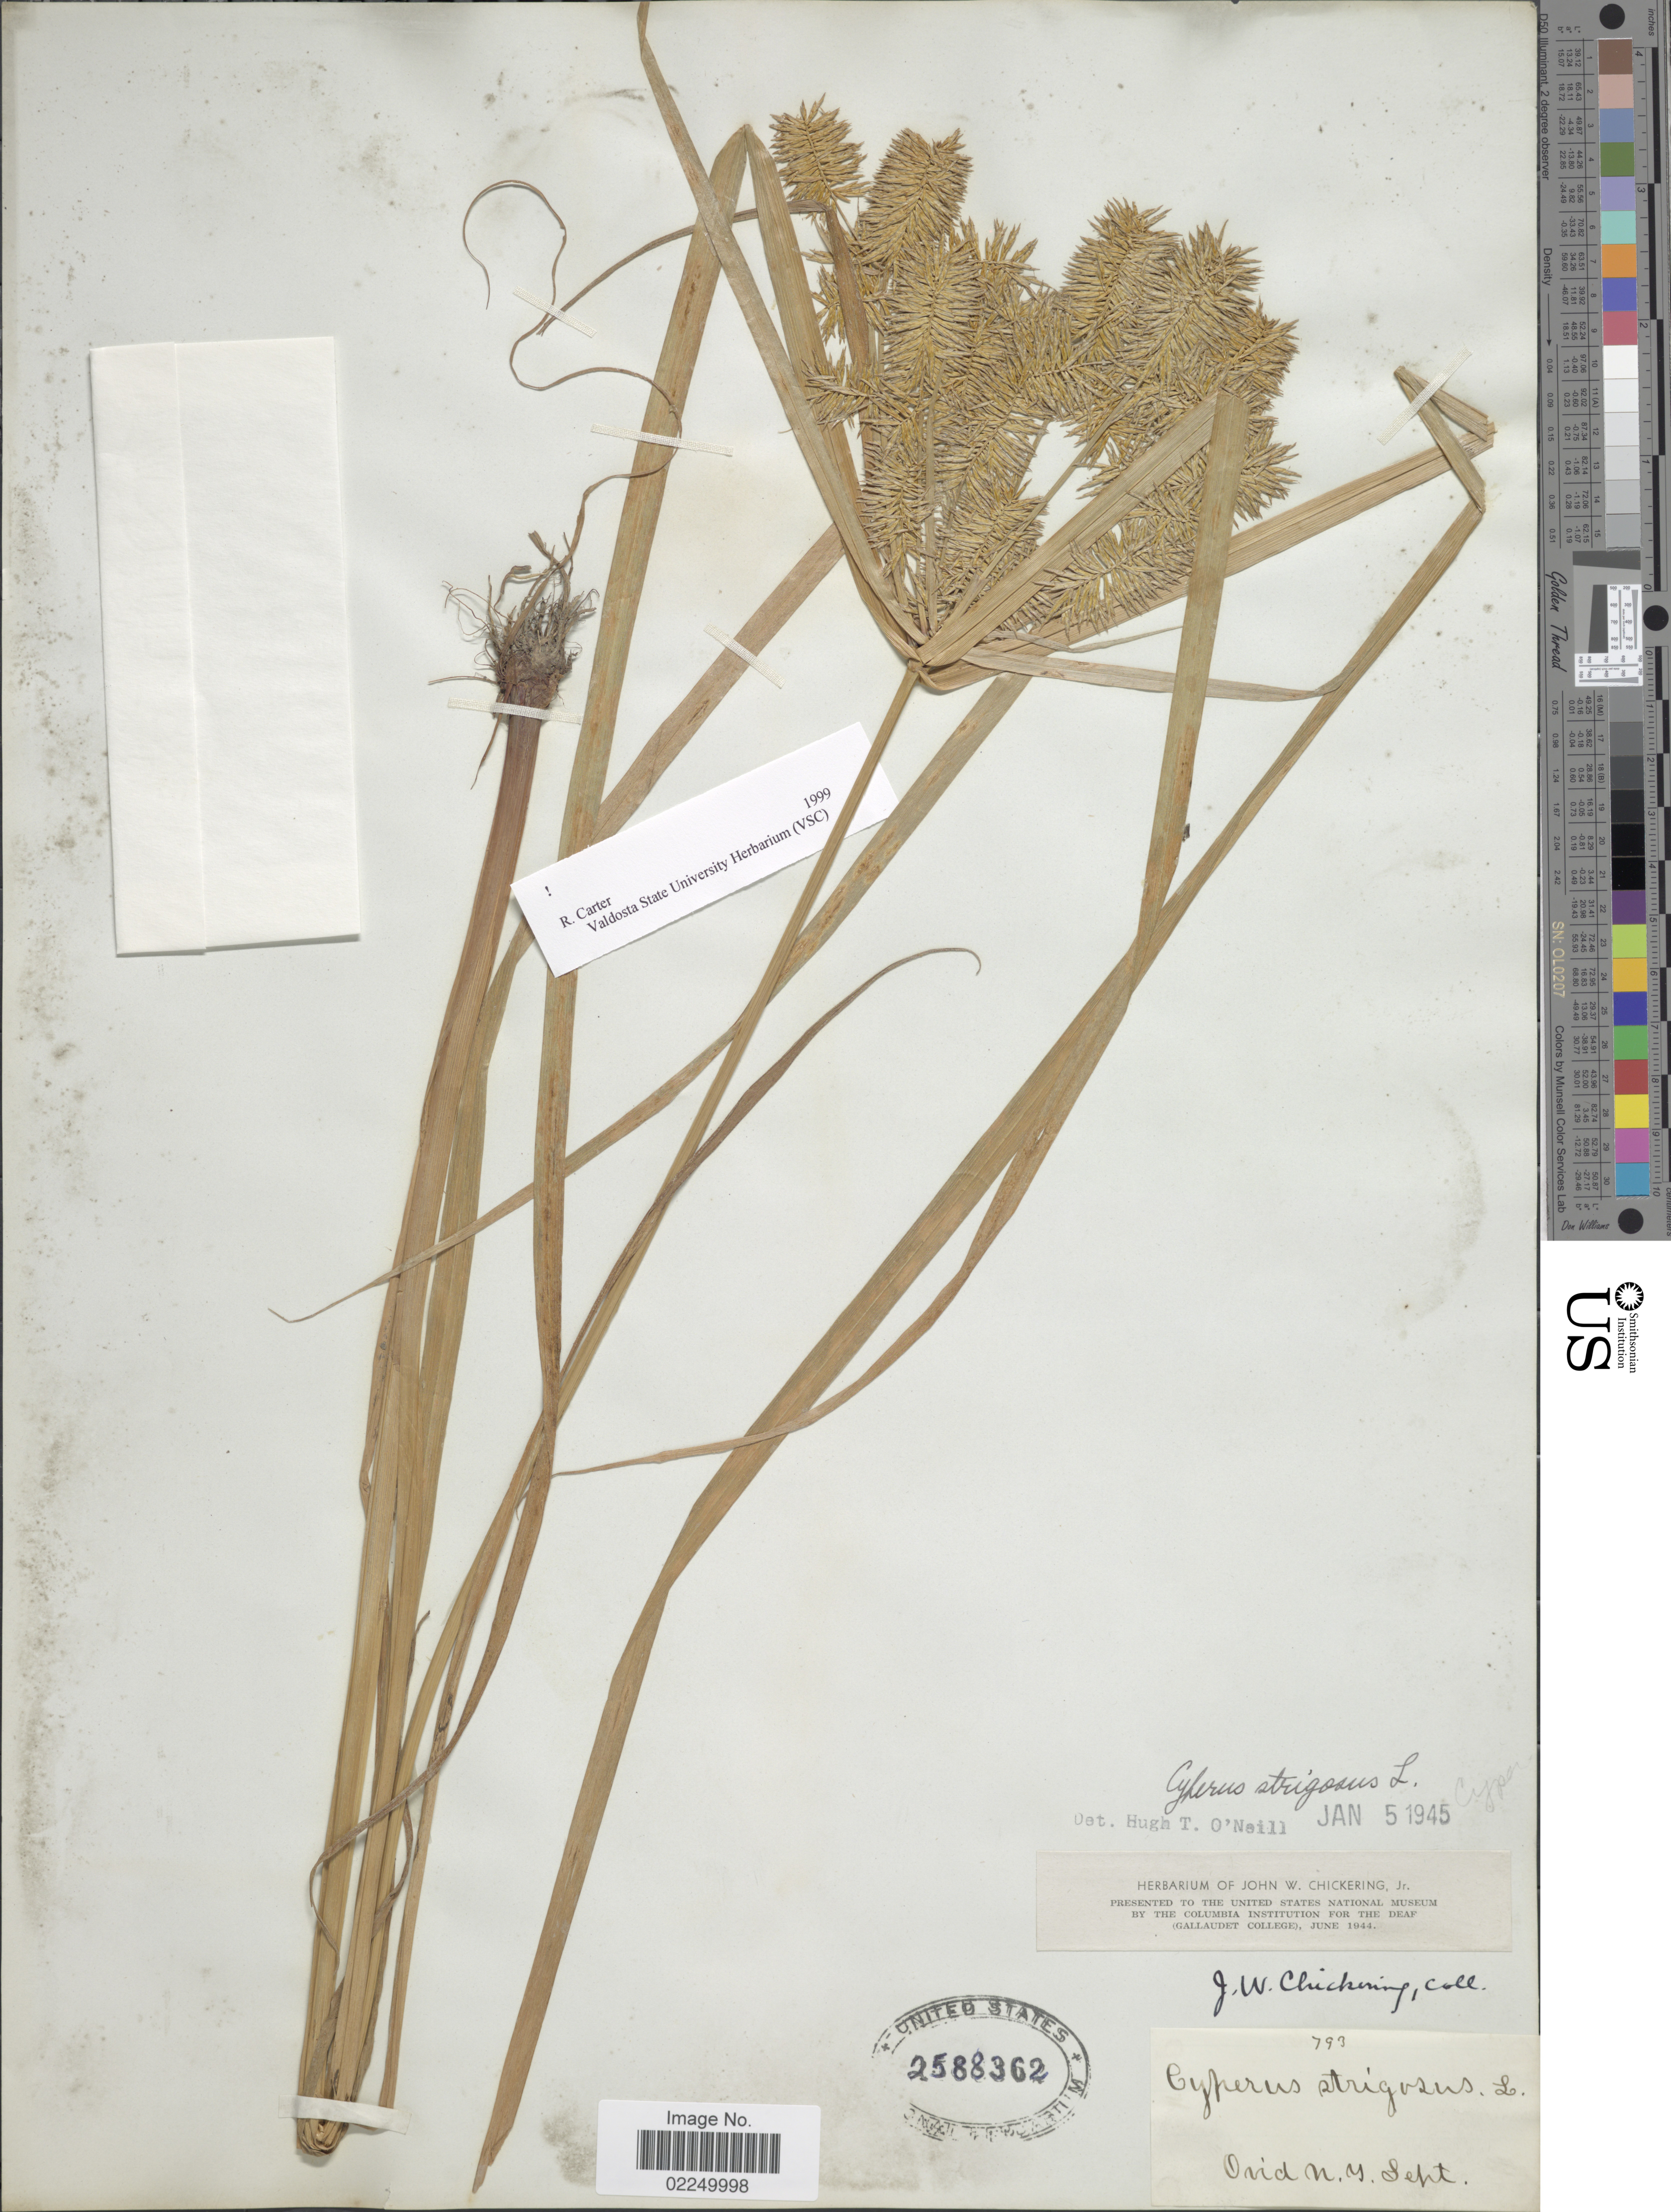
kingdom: Plantae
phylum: Tracheophyta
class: Liliopsida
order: Poales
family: Cyperaceae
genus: Cyperus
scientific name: Cyperus strigosus L.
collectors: J. Chickering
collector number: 793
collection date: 1944-09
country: United States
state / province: New York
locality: Ovid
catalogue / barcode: US 2588362